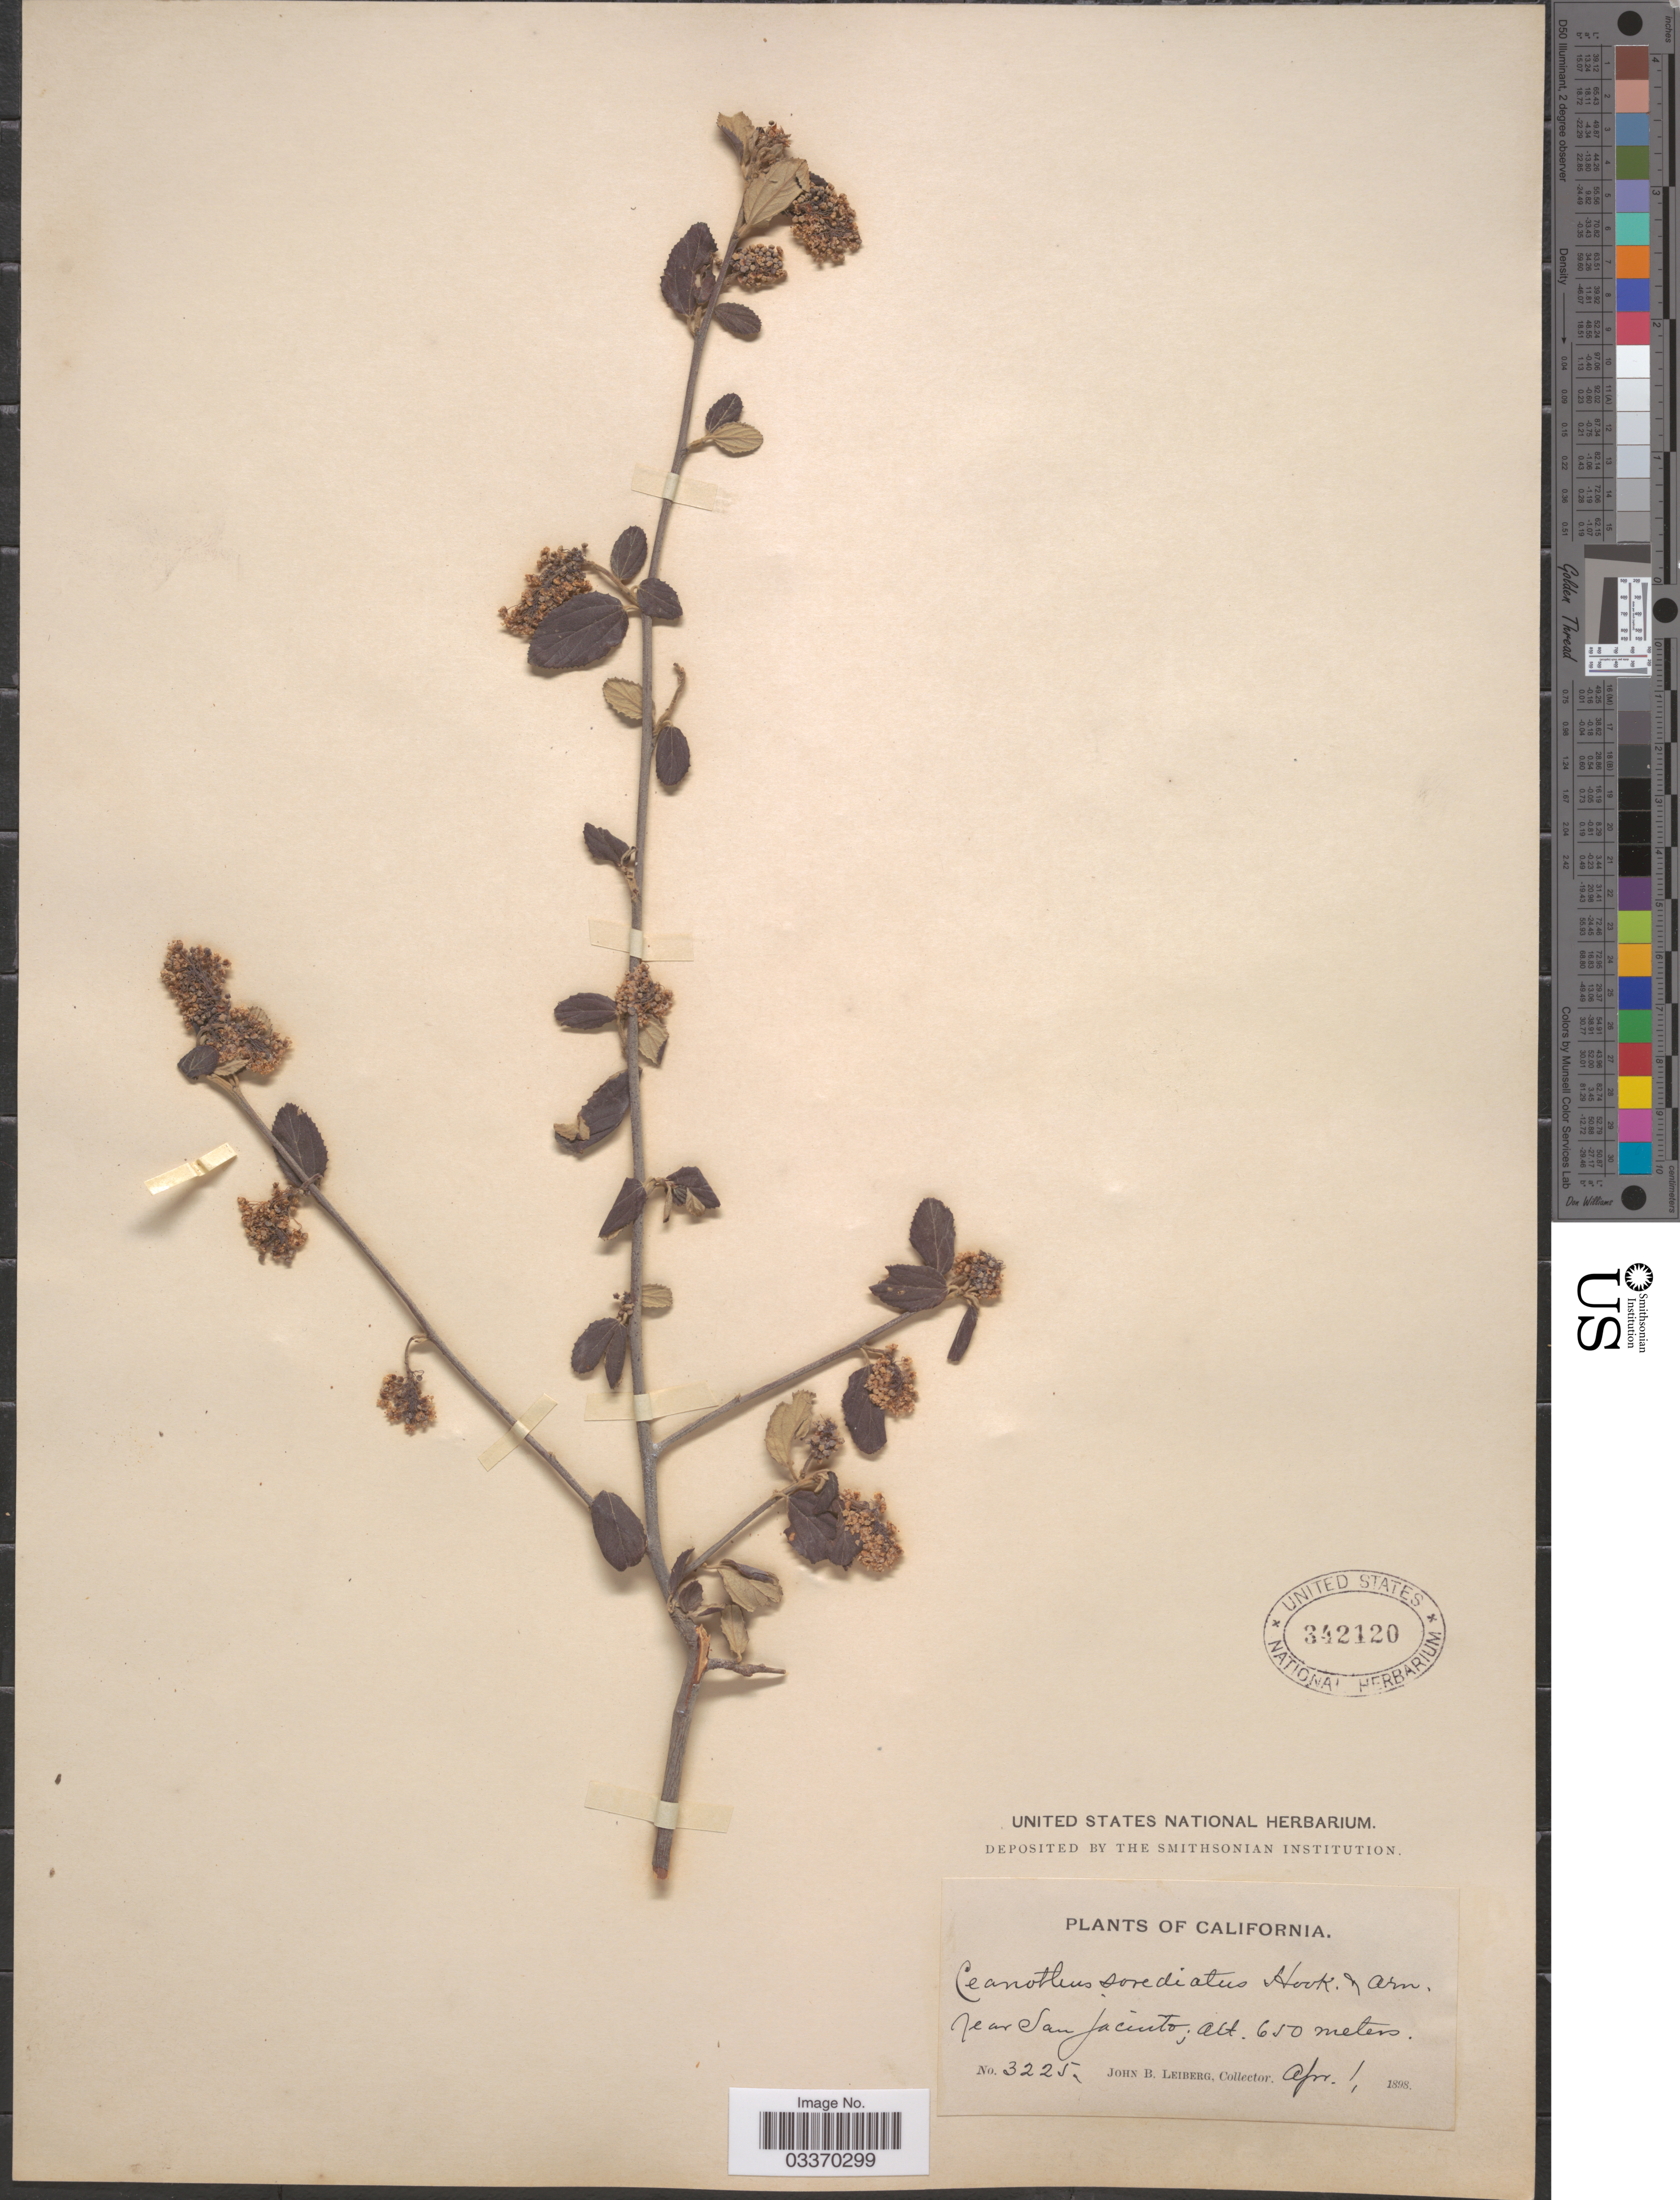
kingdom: Plantae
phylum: Tracheophyta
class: Magnoliopsida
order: Rosales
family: Rhamnaceae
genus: Ceanothus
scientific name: Ceanothus sorediatus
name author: Hook. & Arn.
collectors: J. B. Leiberg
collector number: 3225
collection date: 1898-04-01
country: United States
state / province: California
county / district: Riverside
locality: Near San Jacinto.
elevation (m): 650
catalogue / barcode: US 342120